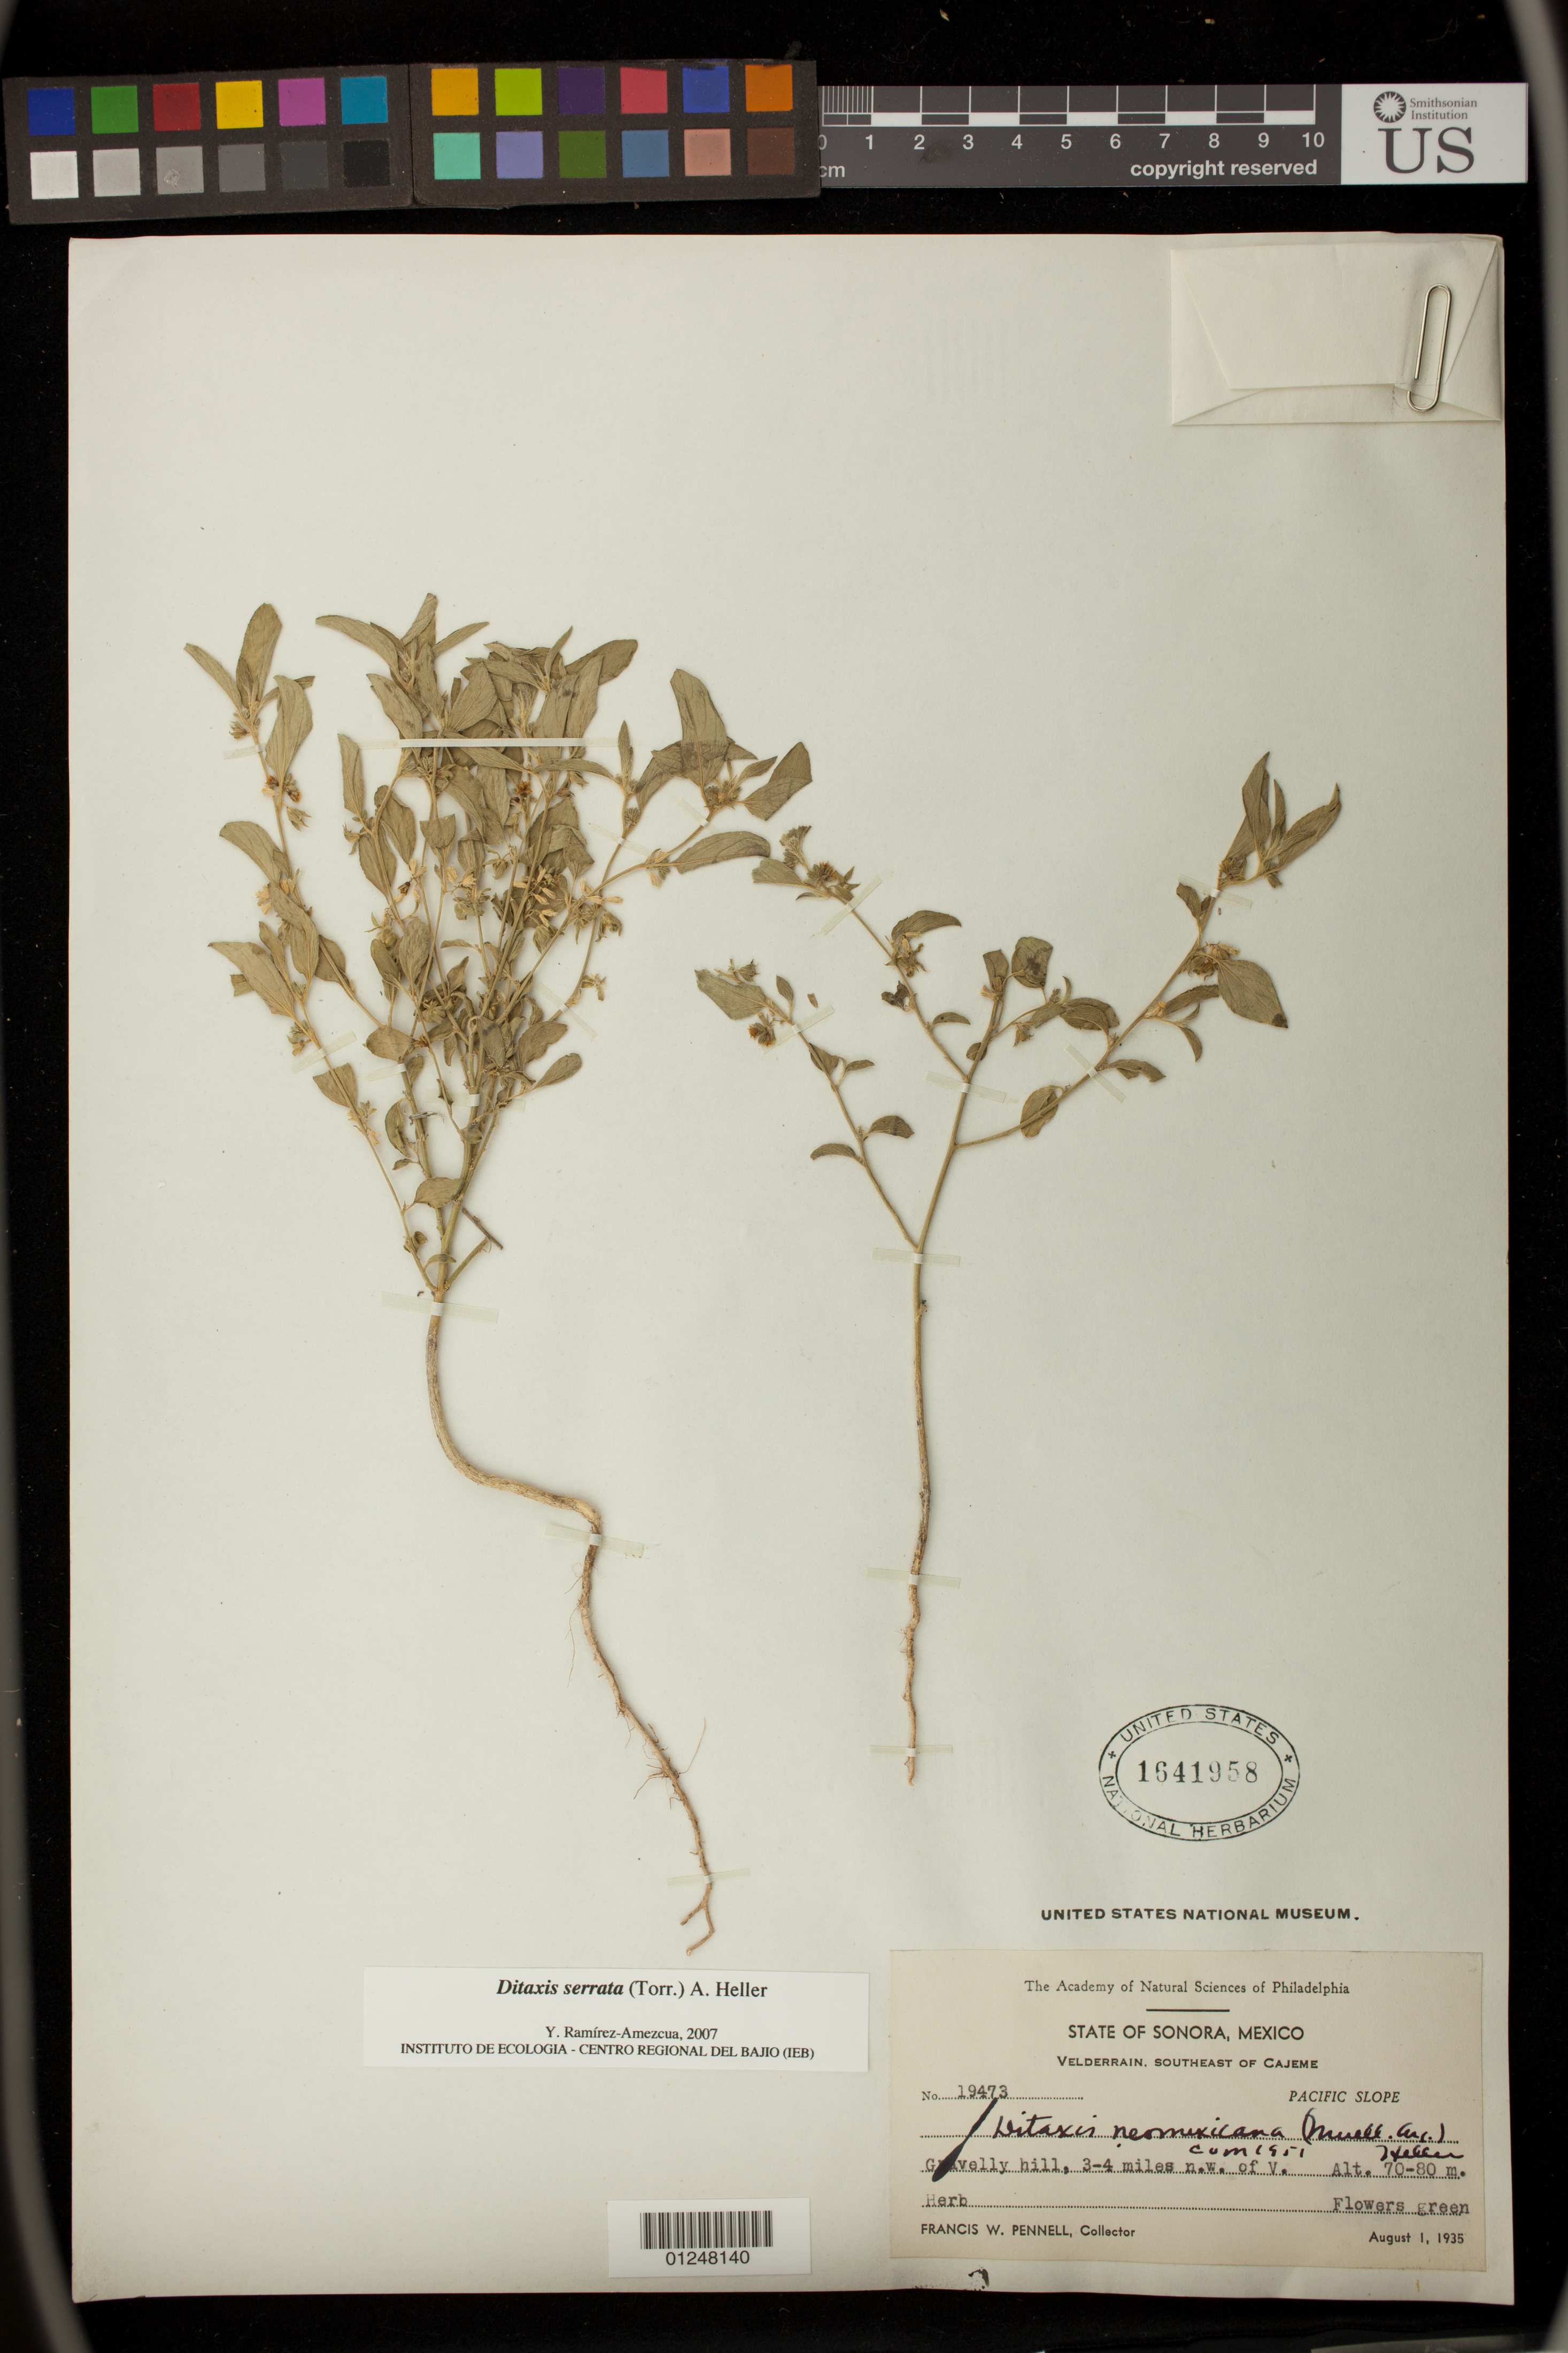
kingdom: Plantae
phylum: Tracheophyta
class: Magnoliopsida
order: Malpighiales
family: Euphorbiaceae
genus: Argythamnia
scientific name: Argythamnia serrata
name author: (Torr.) Müll. Arg.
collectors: F. W. Pennell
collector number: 19473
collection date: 1935-08-01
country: Mexico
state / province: Sonora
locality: Velderrain, southeast of Cajeme.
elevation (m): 70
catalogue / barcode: US 1641958